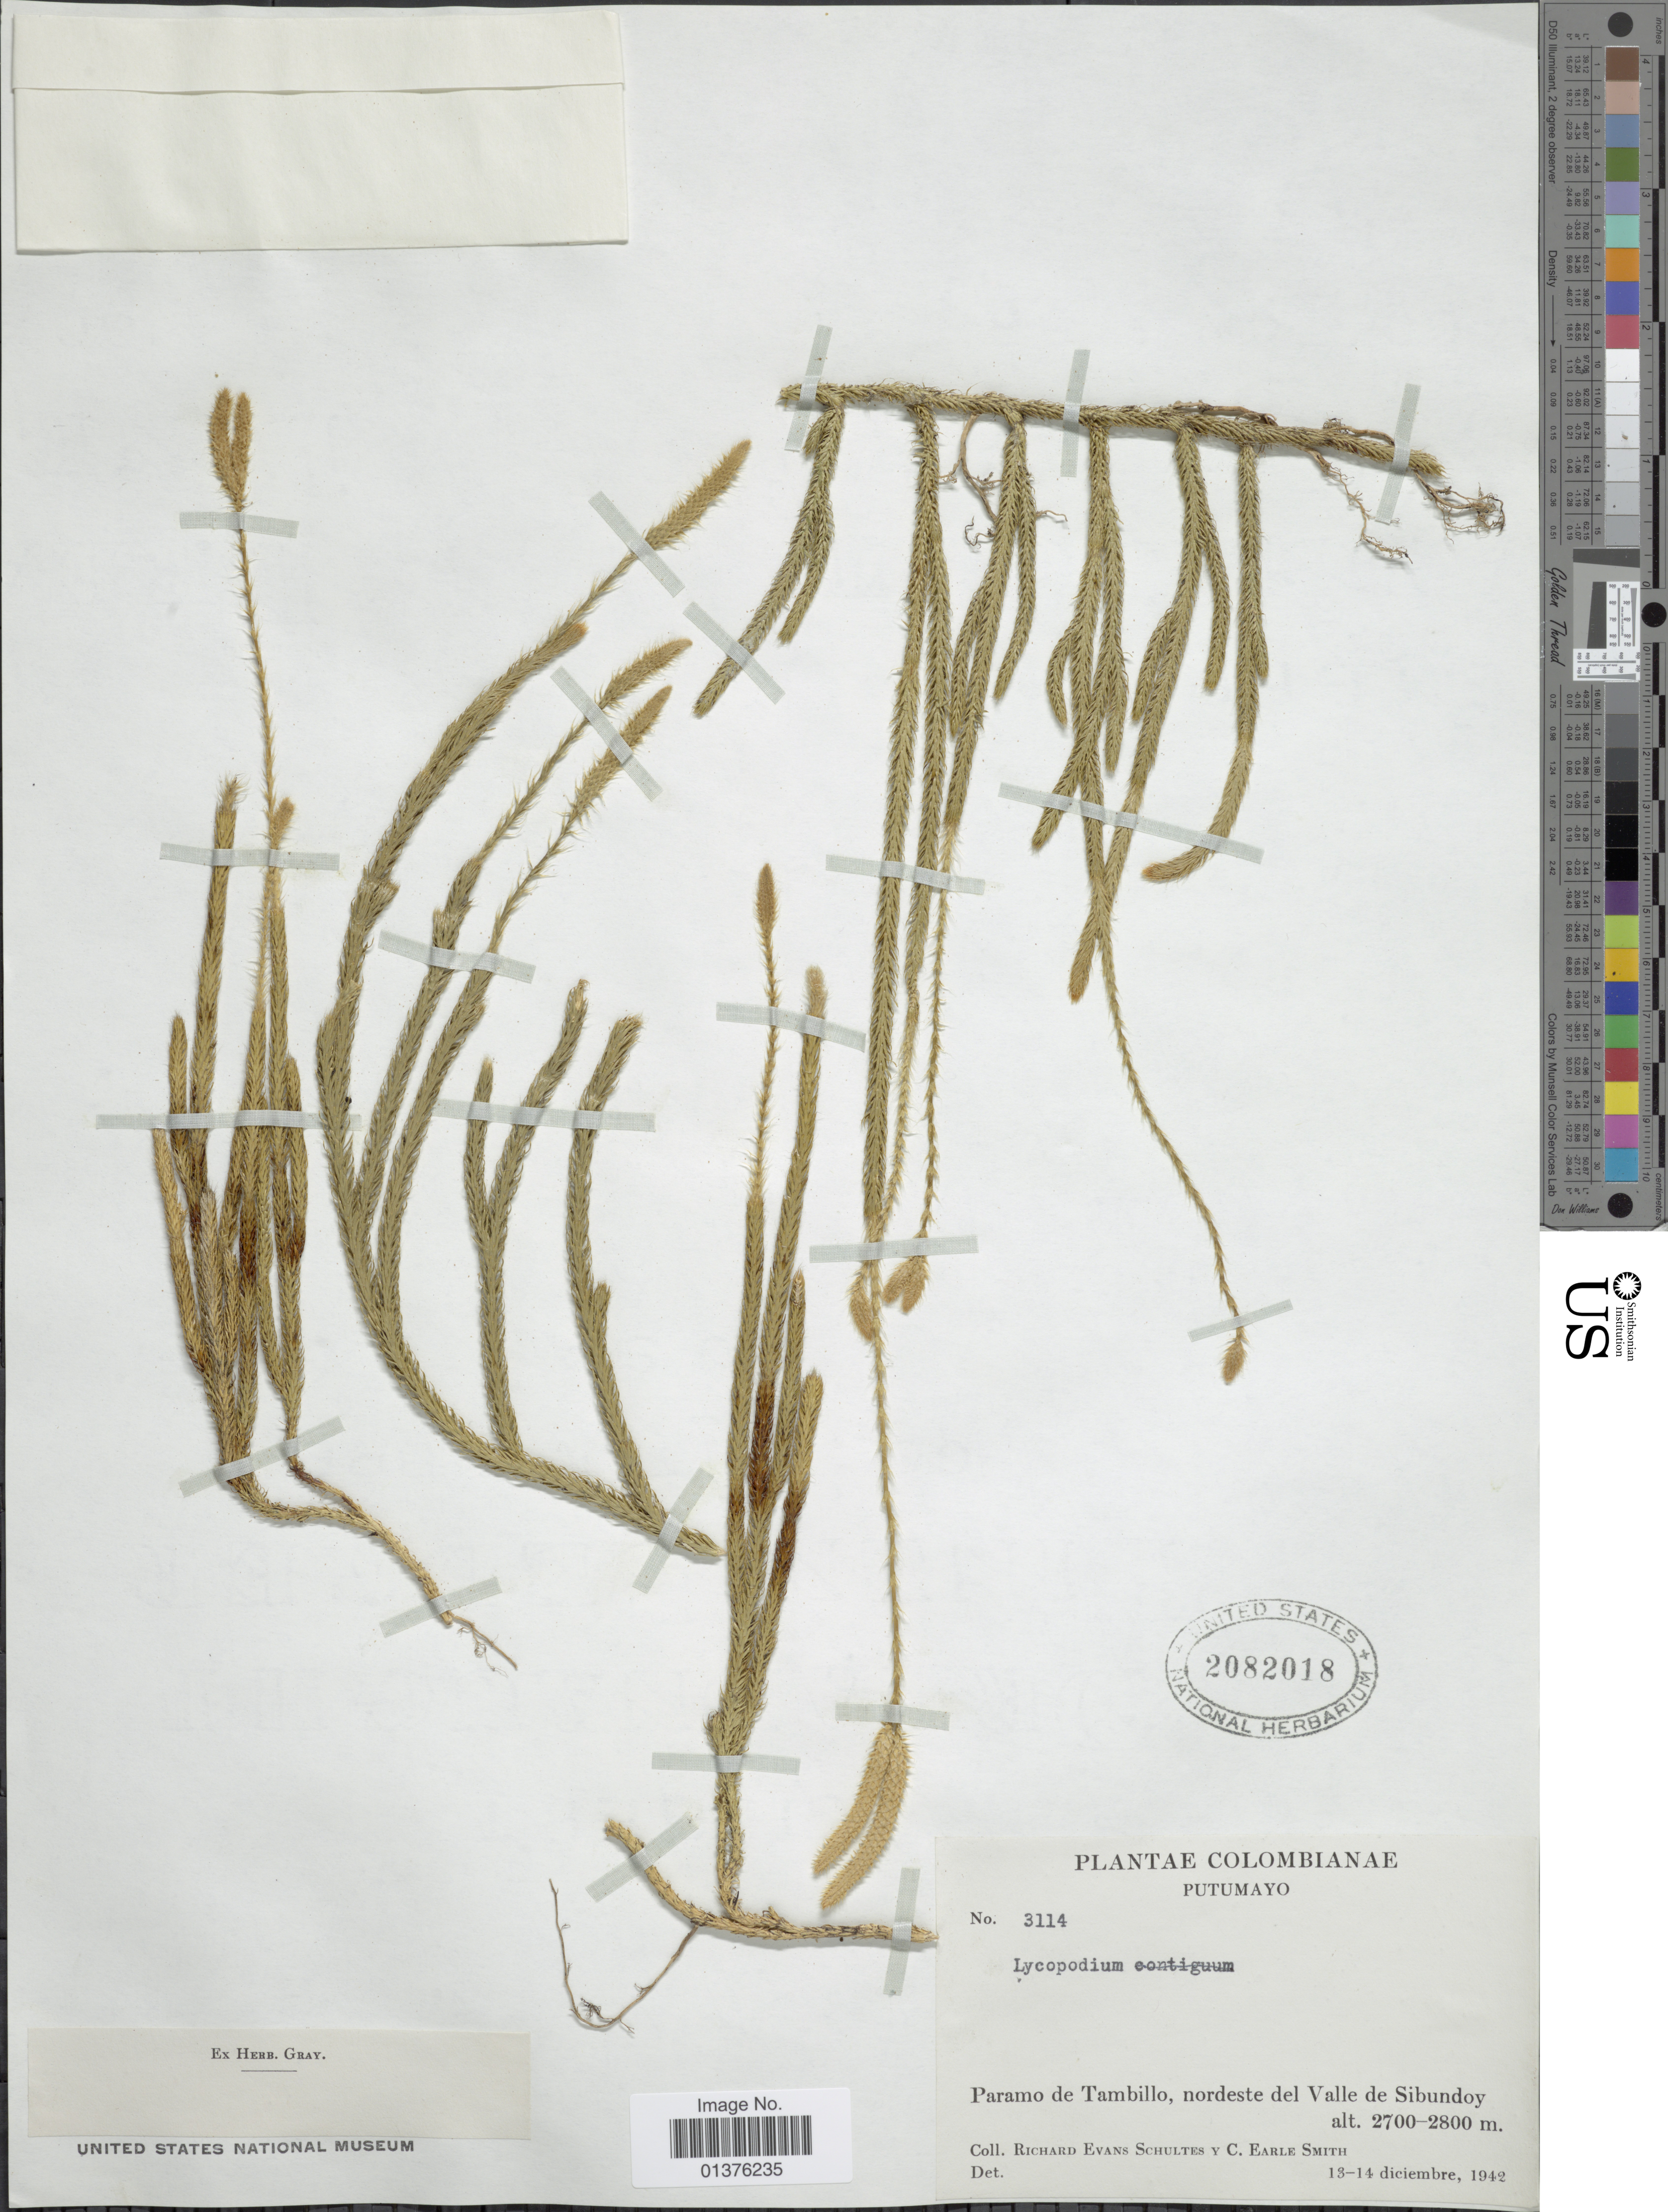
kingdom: Plantae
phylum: Tracheophyta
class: Lycopodiopsida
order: Lycopodiales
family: Lycopodiaceae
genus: Lycopodium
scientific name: Lycopodium clavatum subsp. contiguum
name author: (Klotzsch) B. Øllg.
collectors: R. E. Schultes & C. E. Smith Jr.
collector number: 3114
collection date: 1942-12-13/1942-12-14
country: Colombia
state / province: Putumayo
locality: Paramo de Tambillo, nordeste del Valle de Sibundoy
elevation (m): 2700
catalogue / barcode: US 2082018